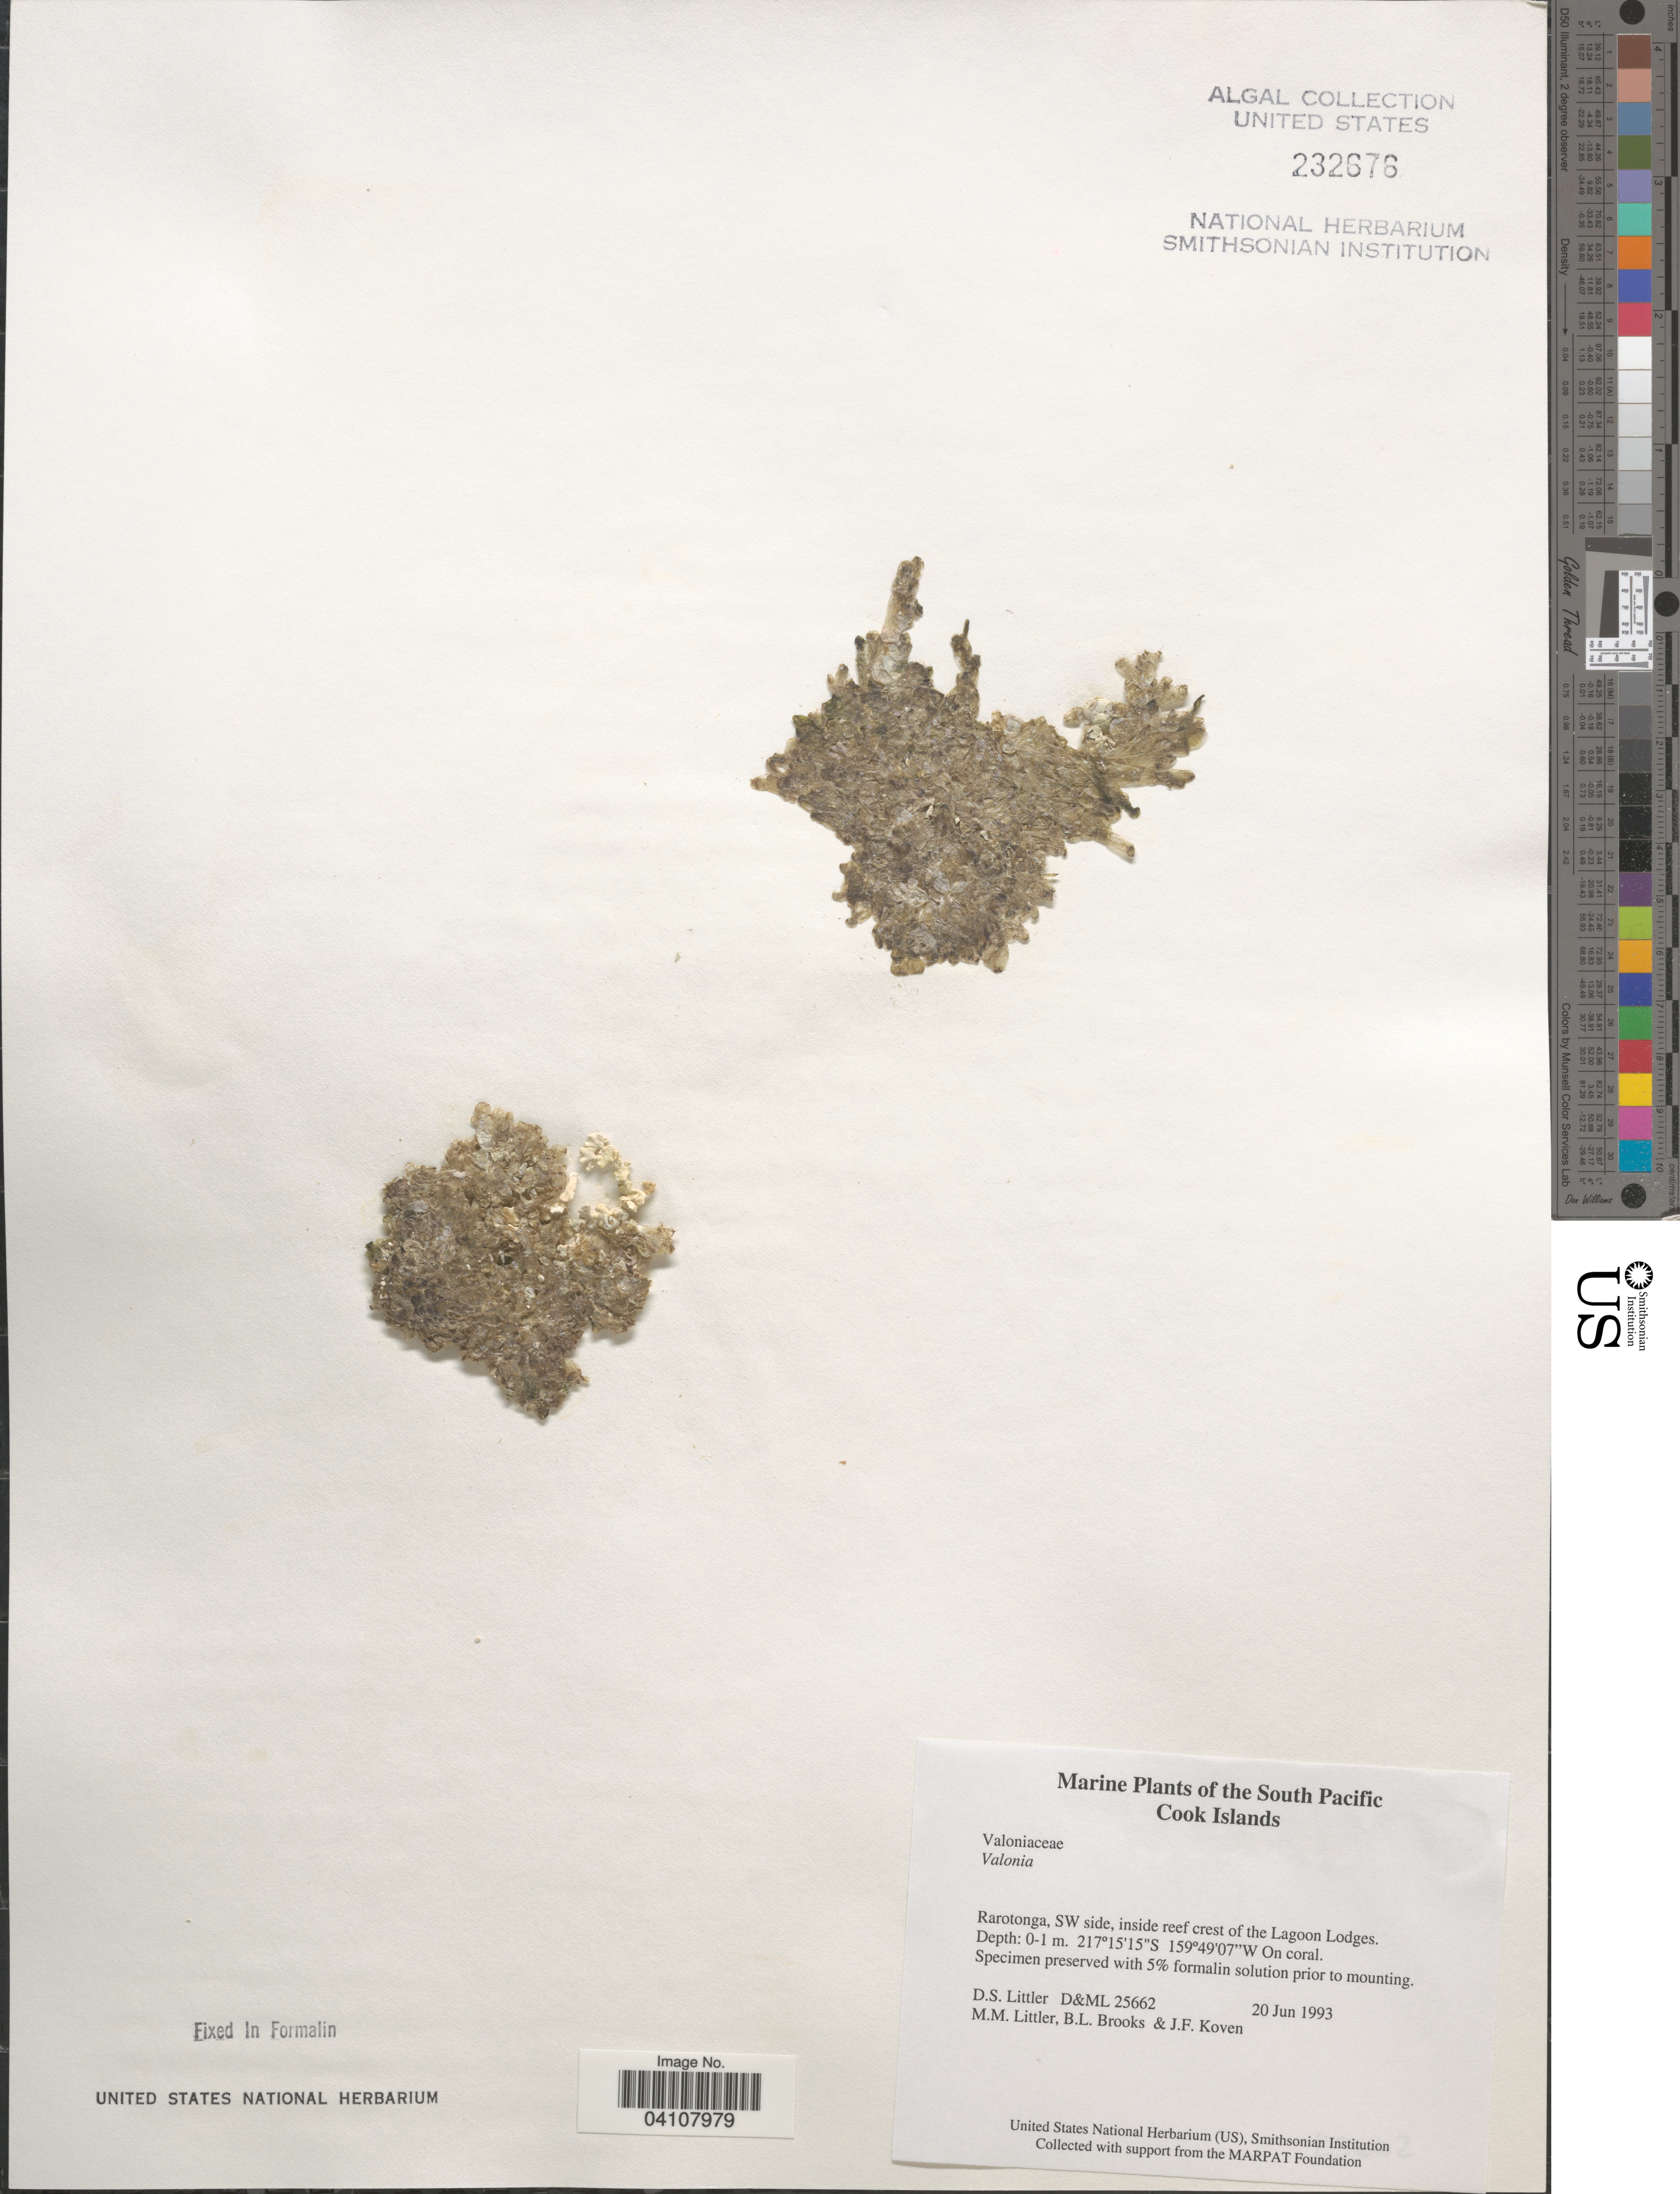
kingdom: Plantae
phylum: Chlorophyta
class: Ulvophyceae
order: Siphonocladales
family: Valoniaceae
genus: Valonia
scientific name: Valonia sp.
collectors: D. S. Littler, B. Brooks & J. Koven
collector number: D&ML25662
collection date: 1993-06-20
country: Cook Islands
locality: The South Pacific. Rarotonga, SW side, inside reef crest of the Lagoon Lodges.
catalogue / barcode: US 232676